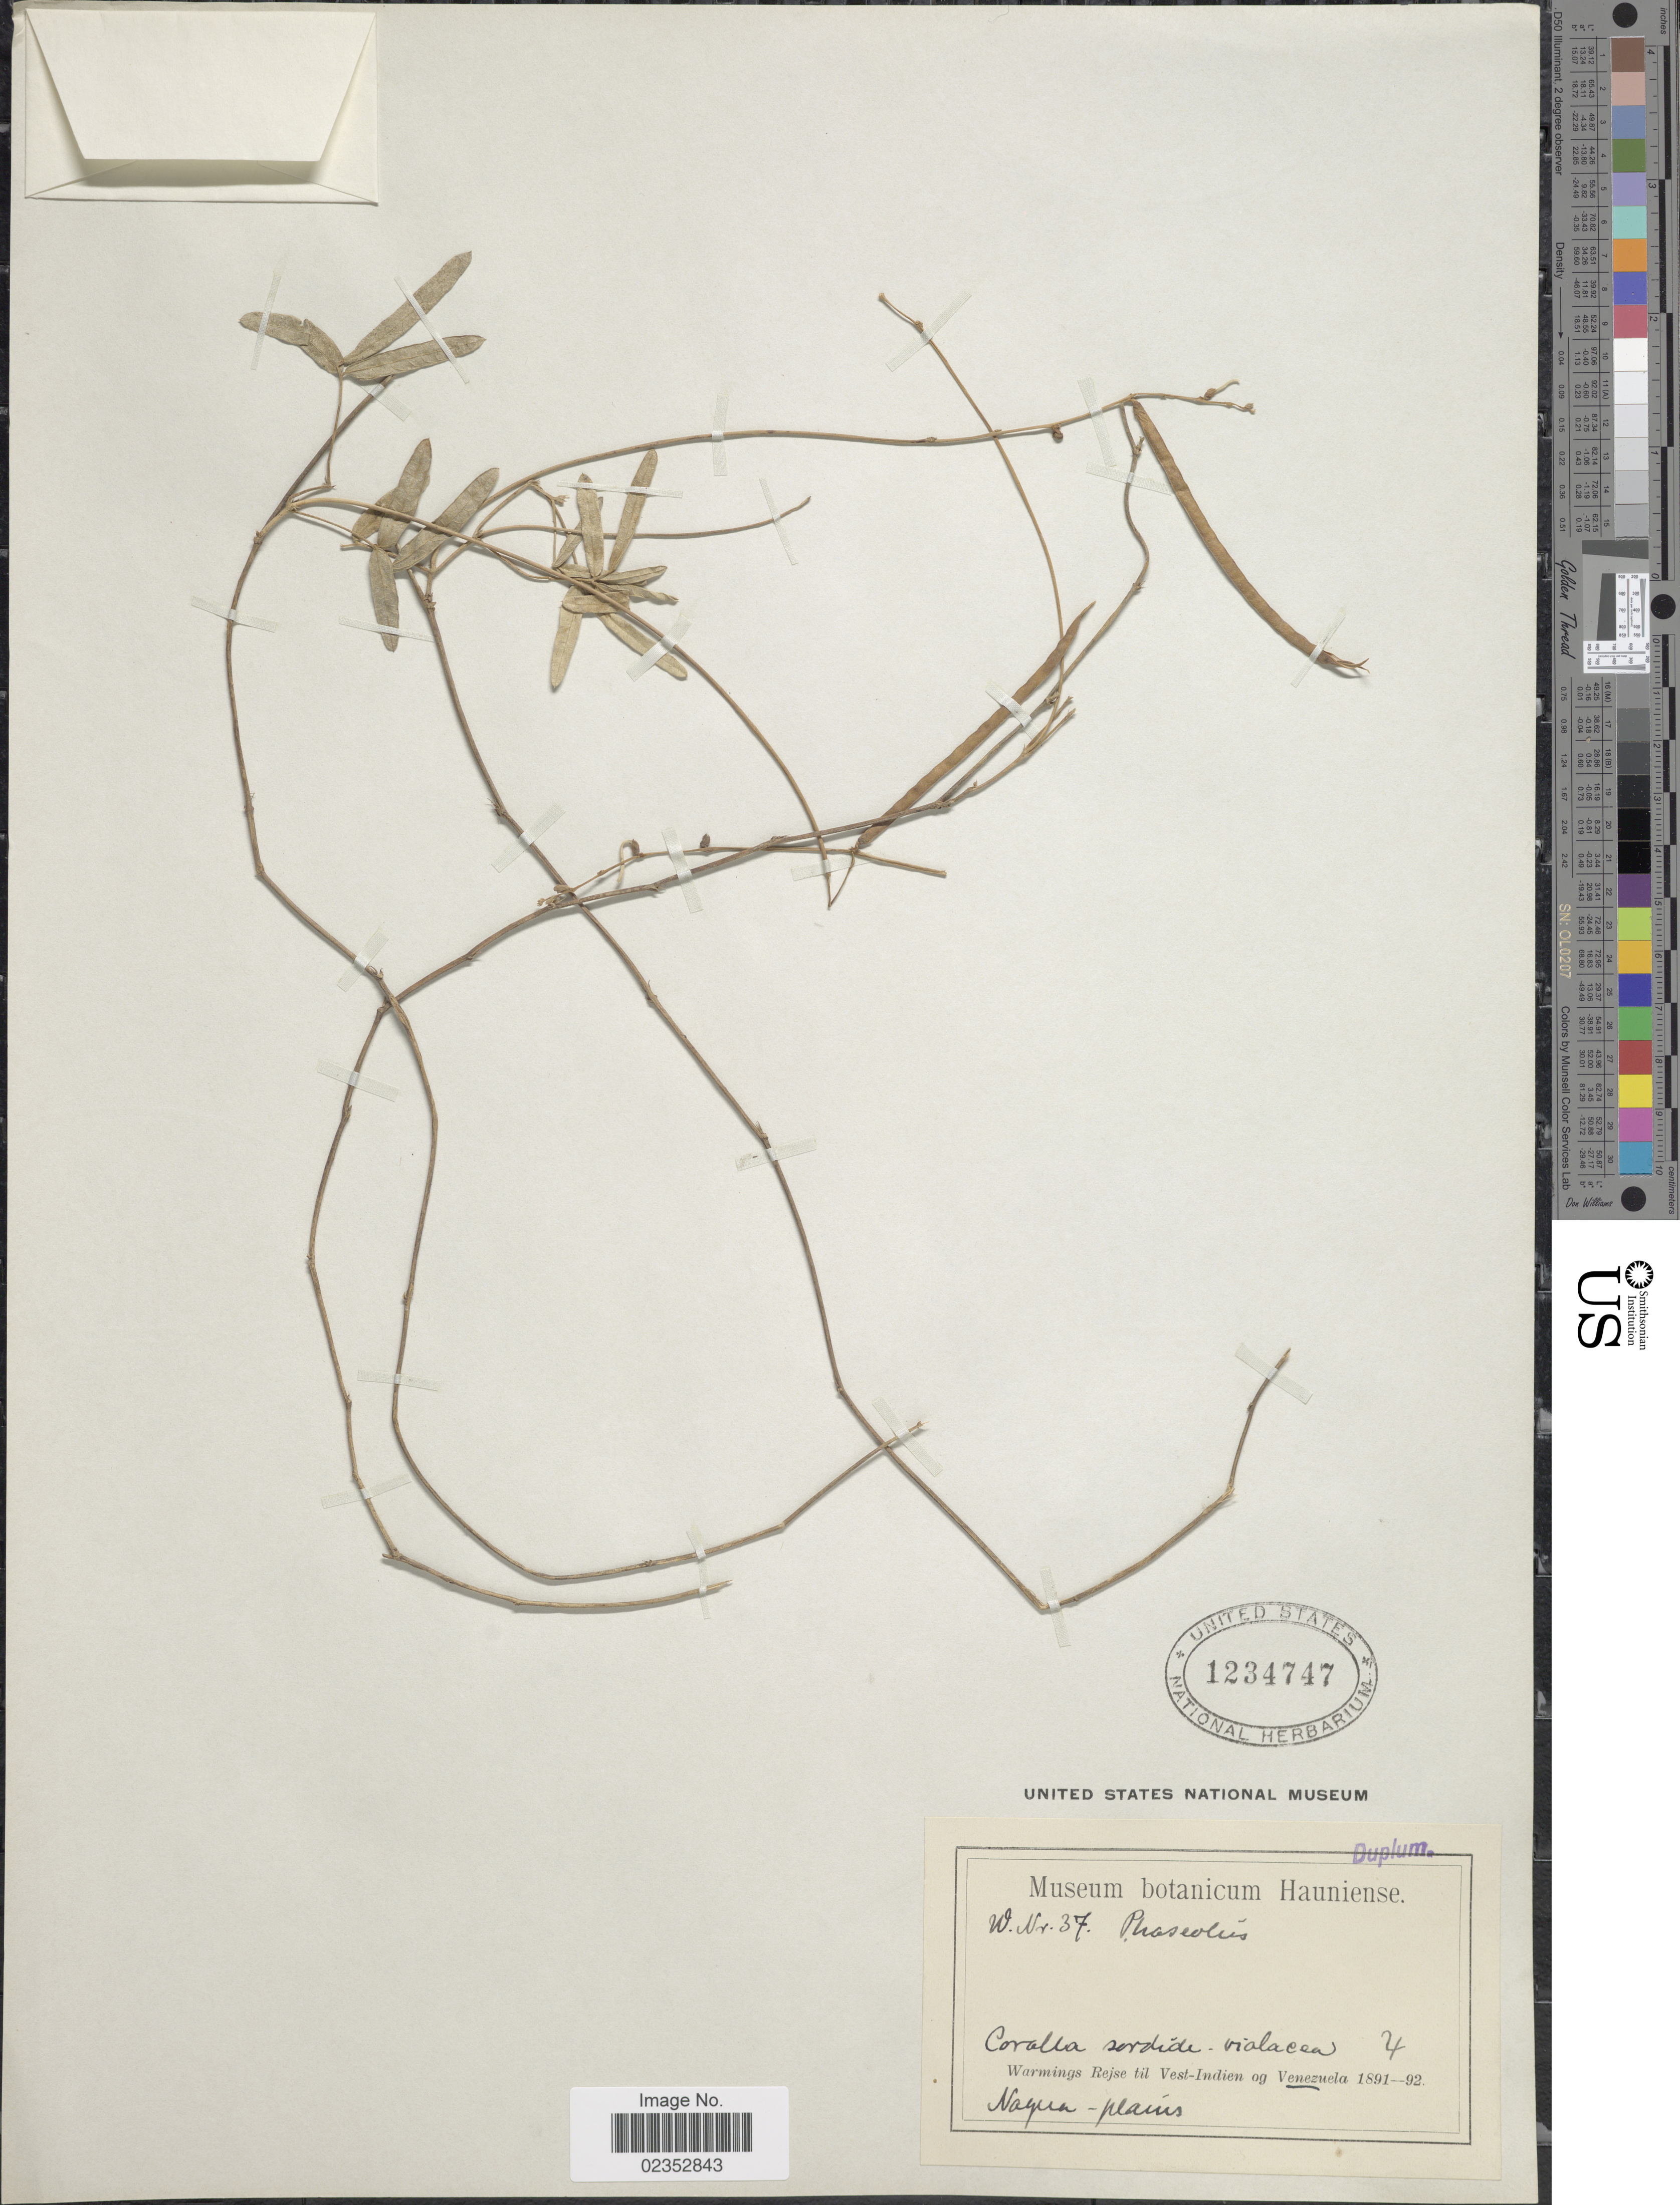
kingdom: Plantae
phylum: Tracheophyta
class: Magnoliopsida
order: Fabales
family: Fabaceae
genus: Macroptilium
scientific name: Macroptilium gracile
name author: (Poepp. ex Benth.) Urb.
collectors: Warming, --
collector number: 37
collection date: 1891/1892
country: Venezuela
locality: Nayern - plains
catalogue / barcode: US 1234747